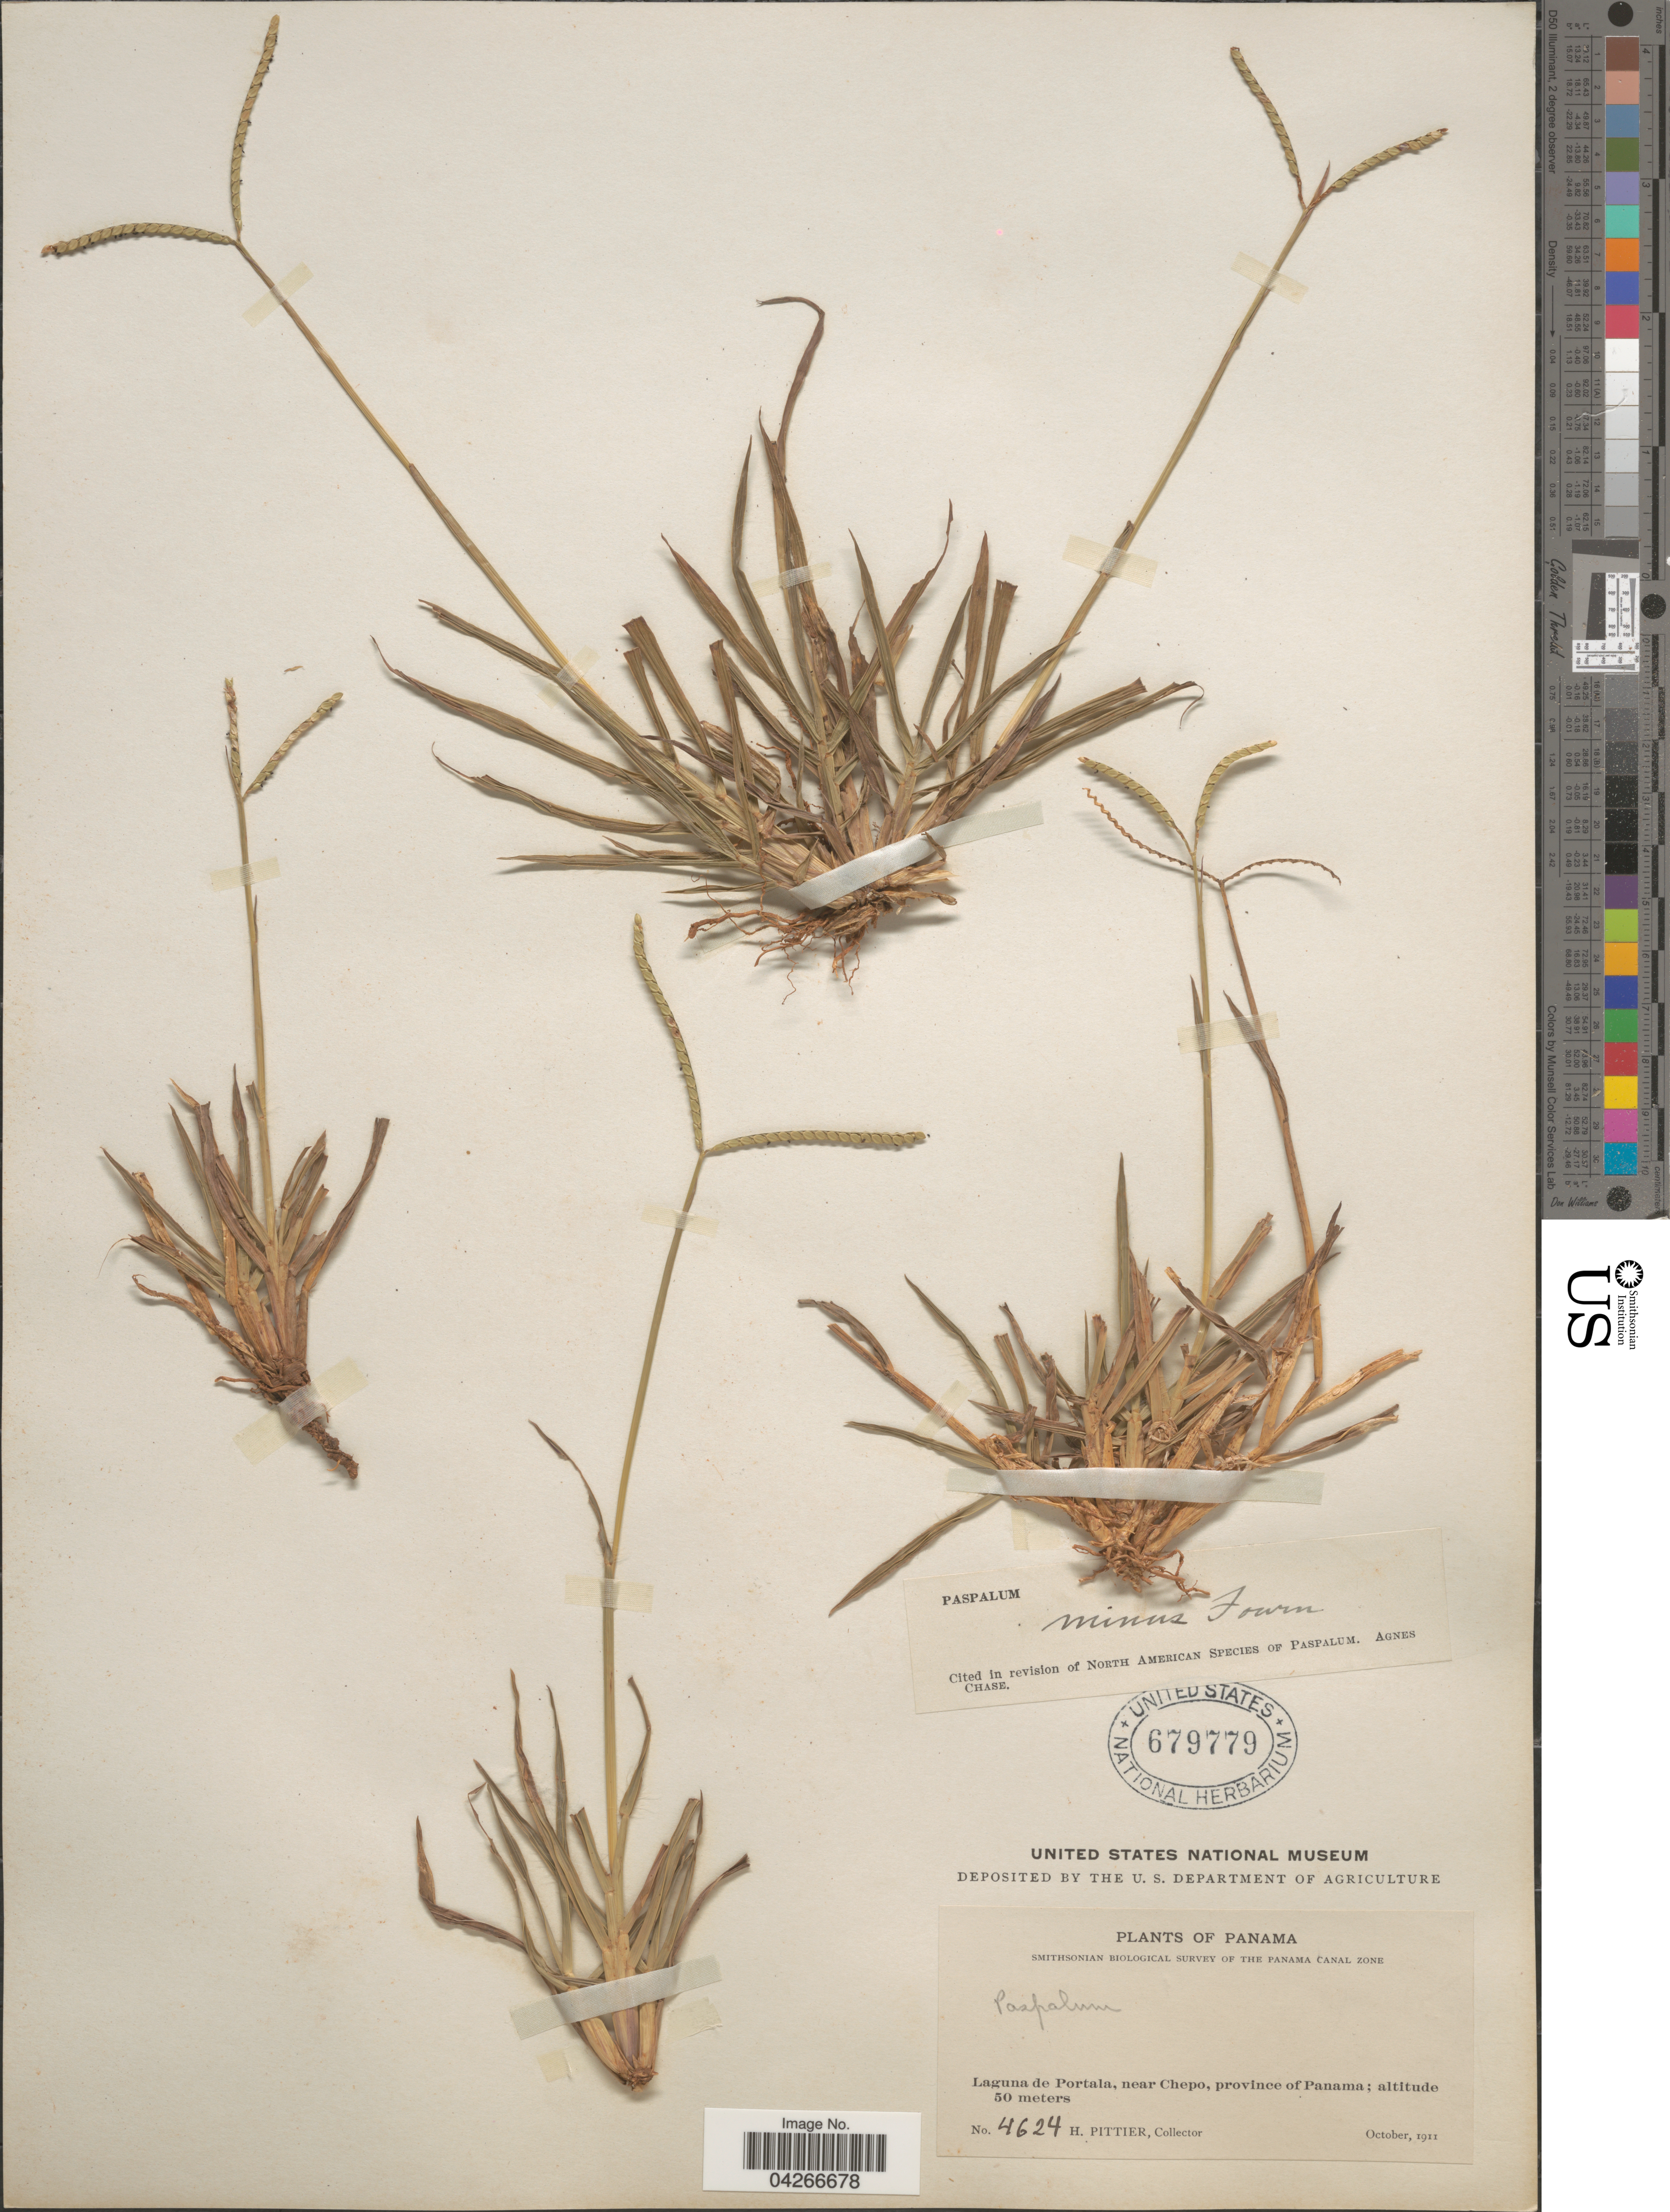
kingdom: Plantae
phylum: Tracheophyta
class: Liliopsida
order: Poales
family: Poaceae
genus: Paspalum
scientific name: Paspalum minus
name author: E. Fourn.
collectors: H. F. Pittier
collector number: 4624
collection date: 1911-10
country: Panama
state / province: Panamá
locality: Smithsonian Biological Survey of the Panama Canal Zone. Laguna de Portala, near Chepo.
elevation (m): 50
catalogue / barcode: US 679779